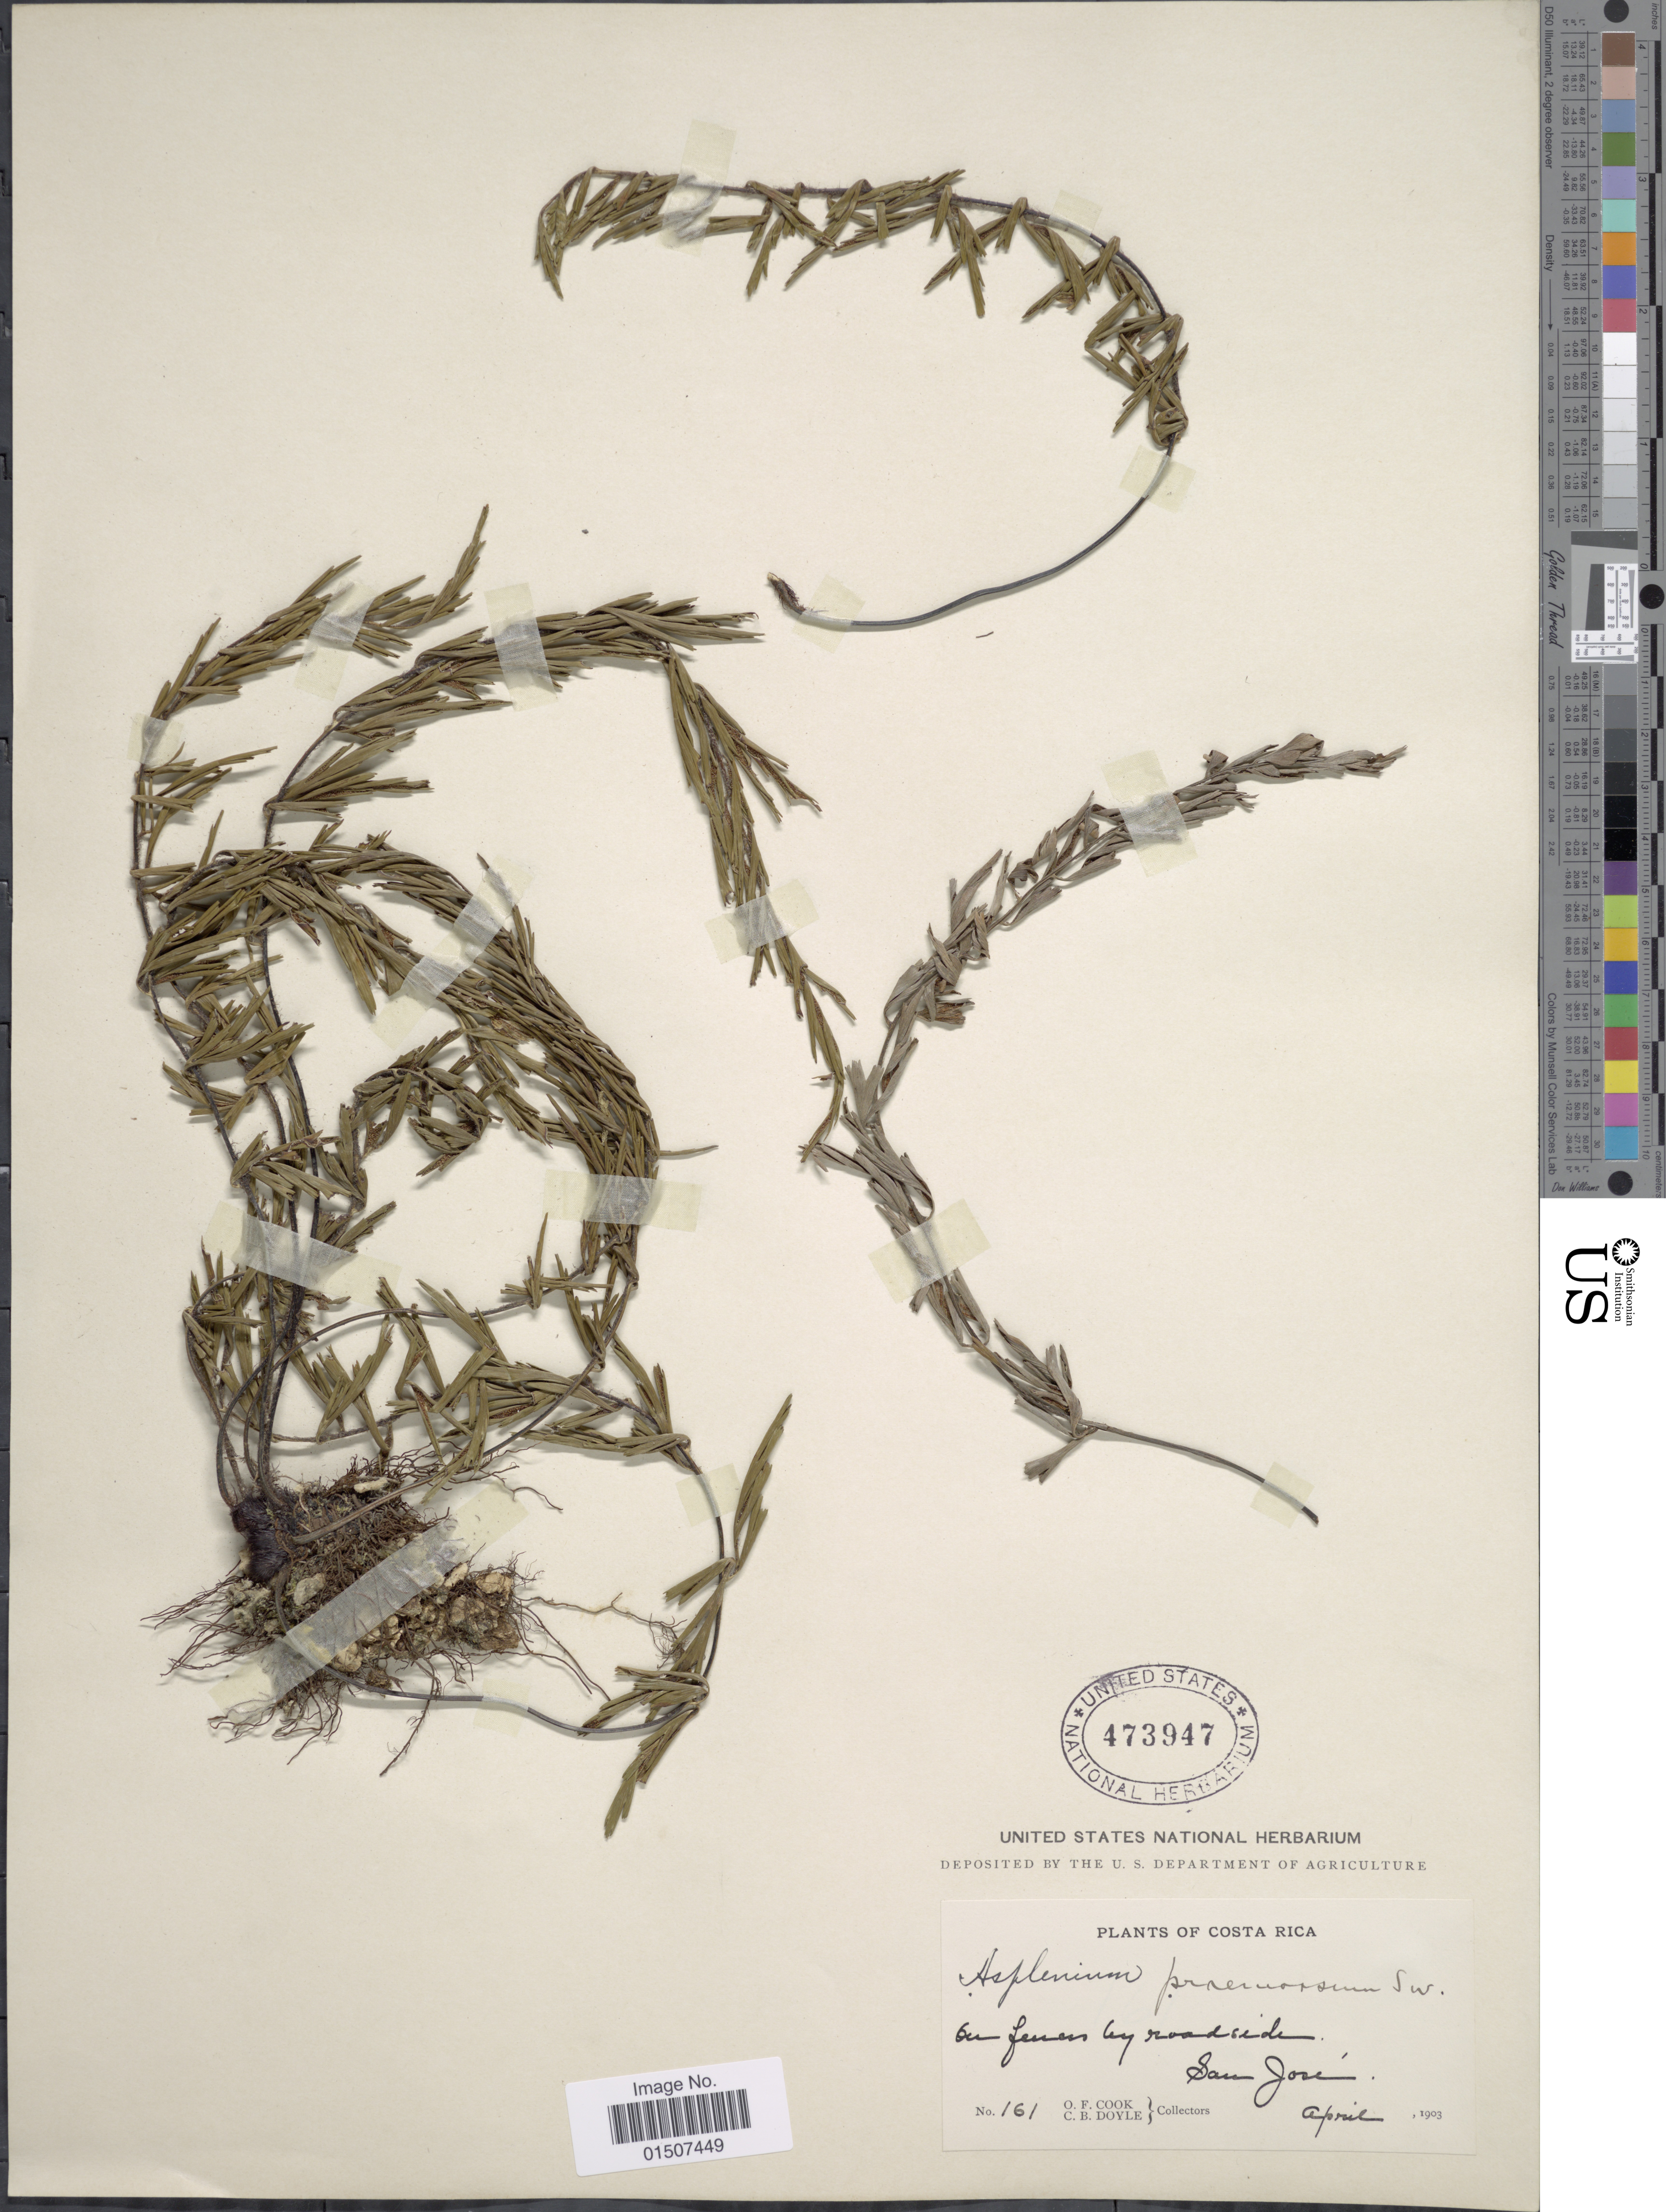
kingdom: Plantae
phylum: Tracheophyta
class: Polypodiopsida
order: Polypodiales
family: Aspleniaceae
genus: Asplenium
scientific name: Asplenium praemorsum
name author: Sw.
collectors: O. F. Cook & C. Doyle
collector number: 161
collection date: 1903-04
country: Costa Rica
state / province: San José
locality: On fences by roadside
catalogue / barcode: US 473947